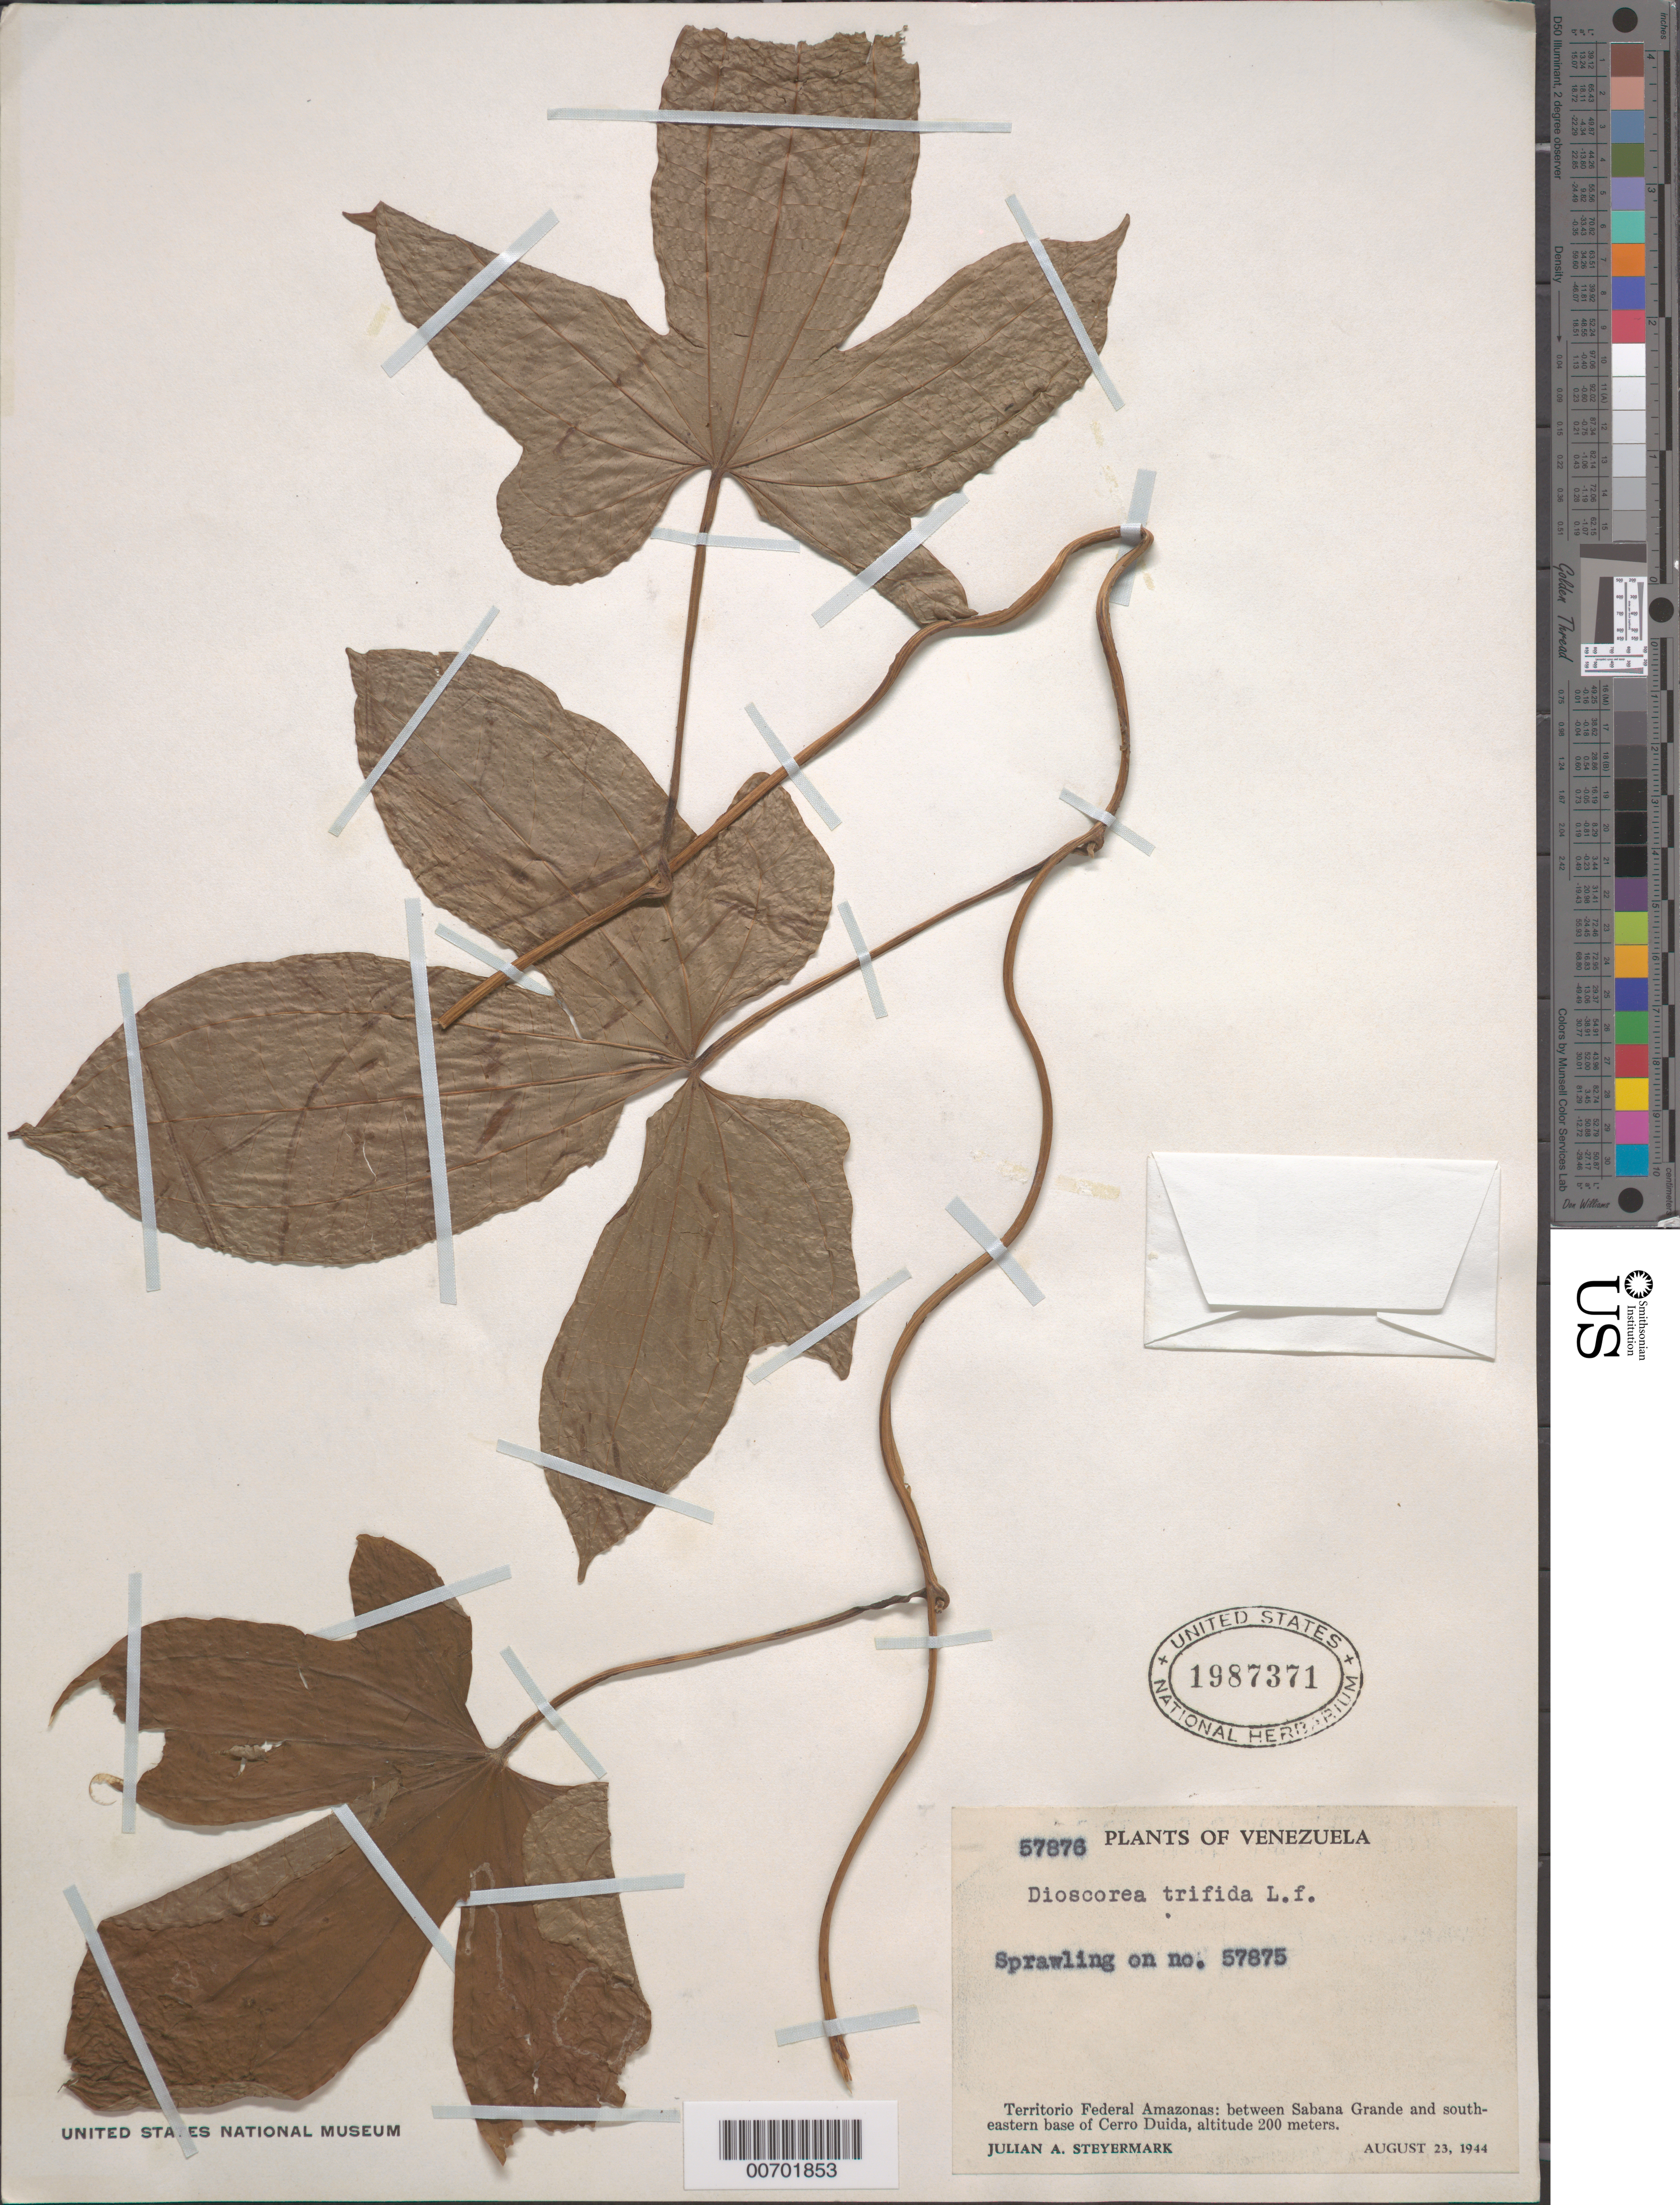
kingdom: Plantae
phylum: Tracheophyta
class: Liliopsida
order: Dioscoreales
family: Dioscoreaceae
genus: Dioscorea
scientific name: Dioscorea trifida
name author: L. f.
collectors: J. Steyermark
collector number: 57876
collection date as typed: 23-Aug-44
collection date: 1944-08-23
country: Venezuela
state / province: Amazonas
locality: Cerro Duida, between Esmeralda Savanna and SE Cerro Duida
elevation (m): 200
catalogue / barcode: US 1987371